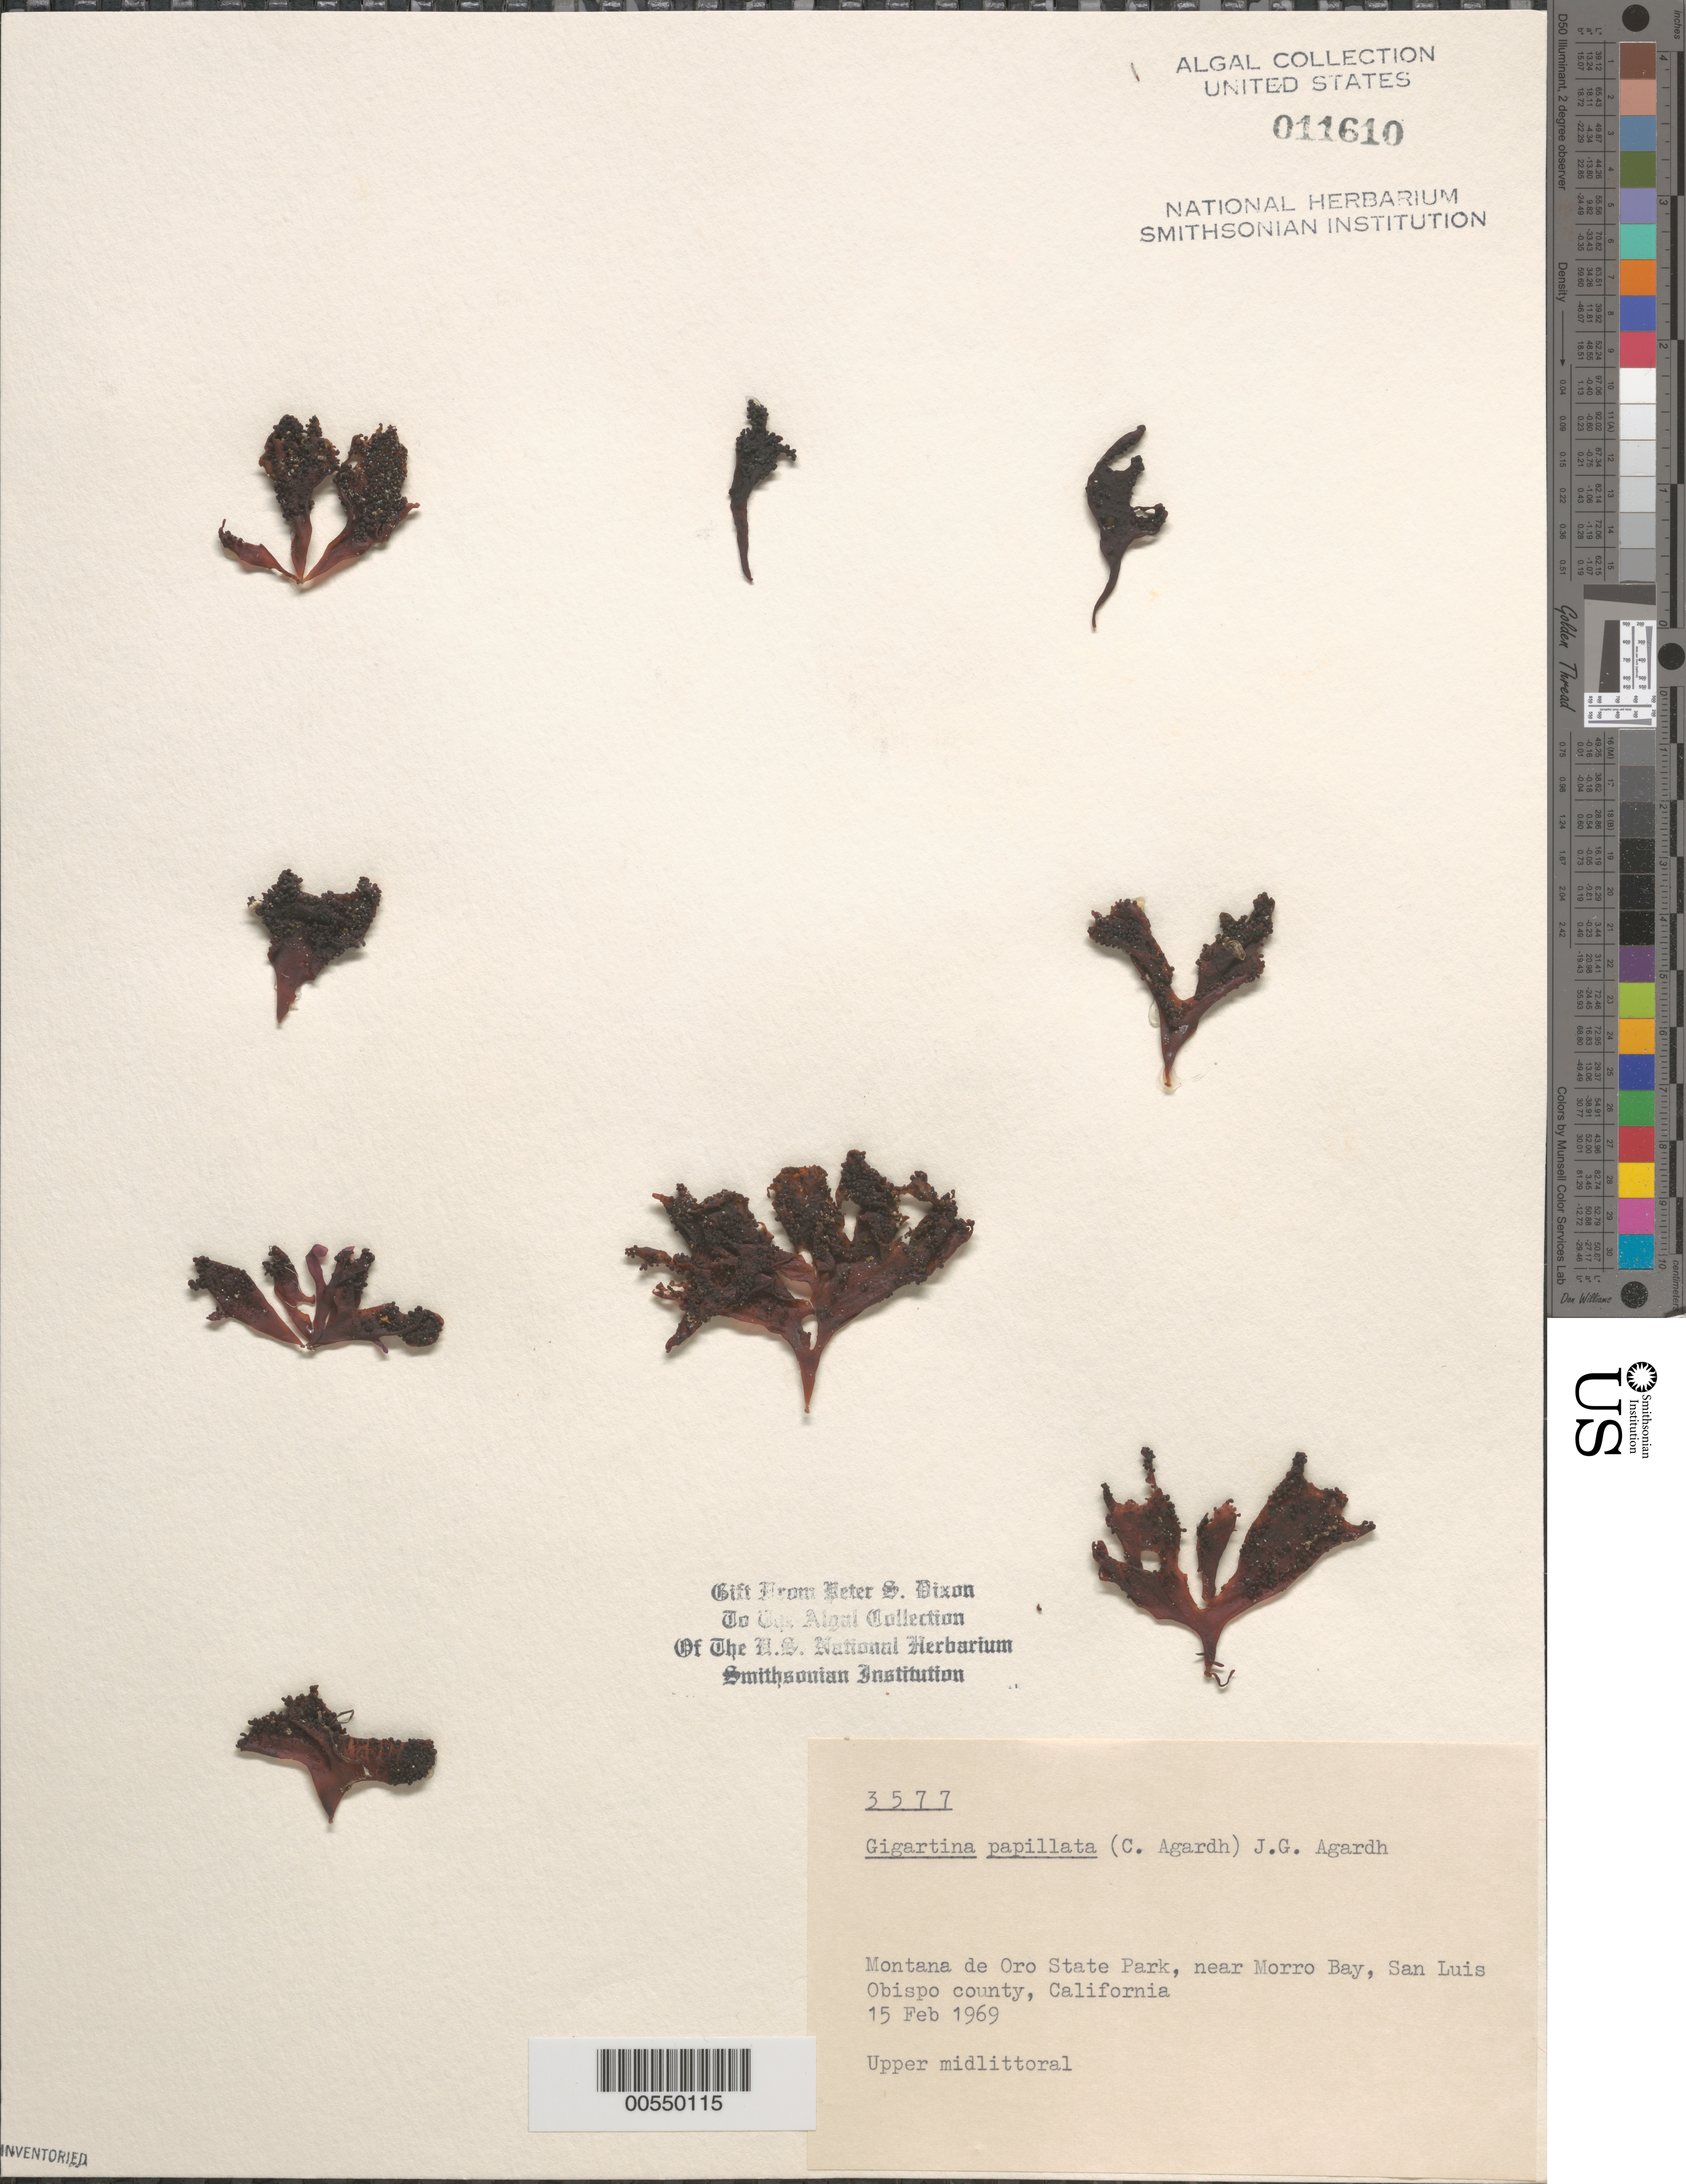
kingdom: Plantae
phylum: Rhodophyta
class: Florideophyceae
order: Gigartinales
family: Phyllophoraceae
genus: Mastocarpus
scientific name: Mastocarpus papillatus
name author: (C. Agardh) Kütz.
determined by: Algae name updating Project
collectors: P. S. Dixon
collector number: PSD 3577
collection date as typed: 15 Feb 1969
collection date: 1969-02-15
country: United States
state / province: California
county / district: San Luis Obispo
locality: Montana de Oro State Park, near Morro Bay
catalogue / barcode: US 11610